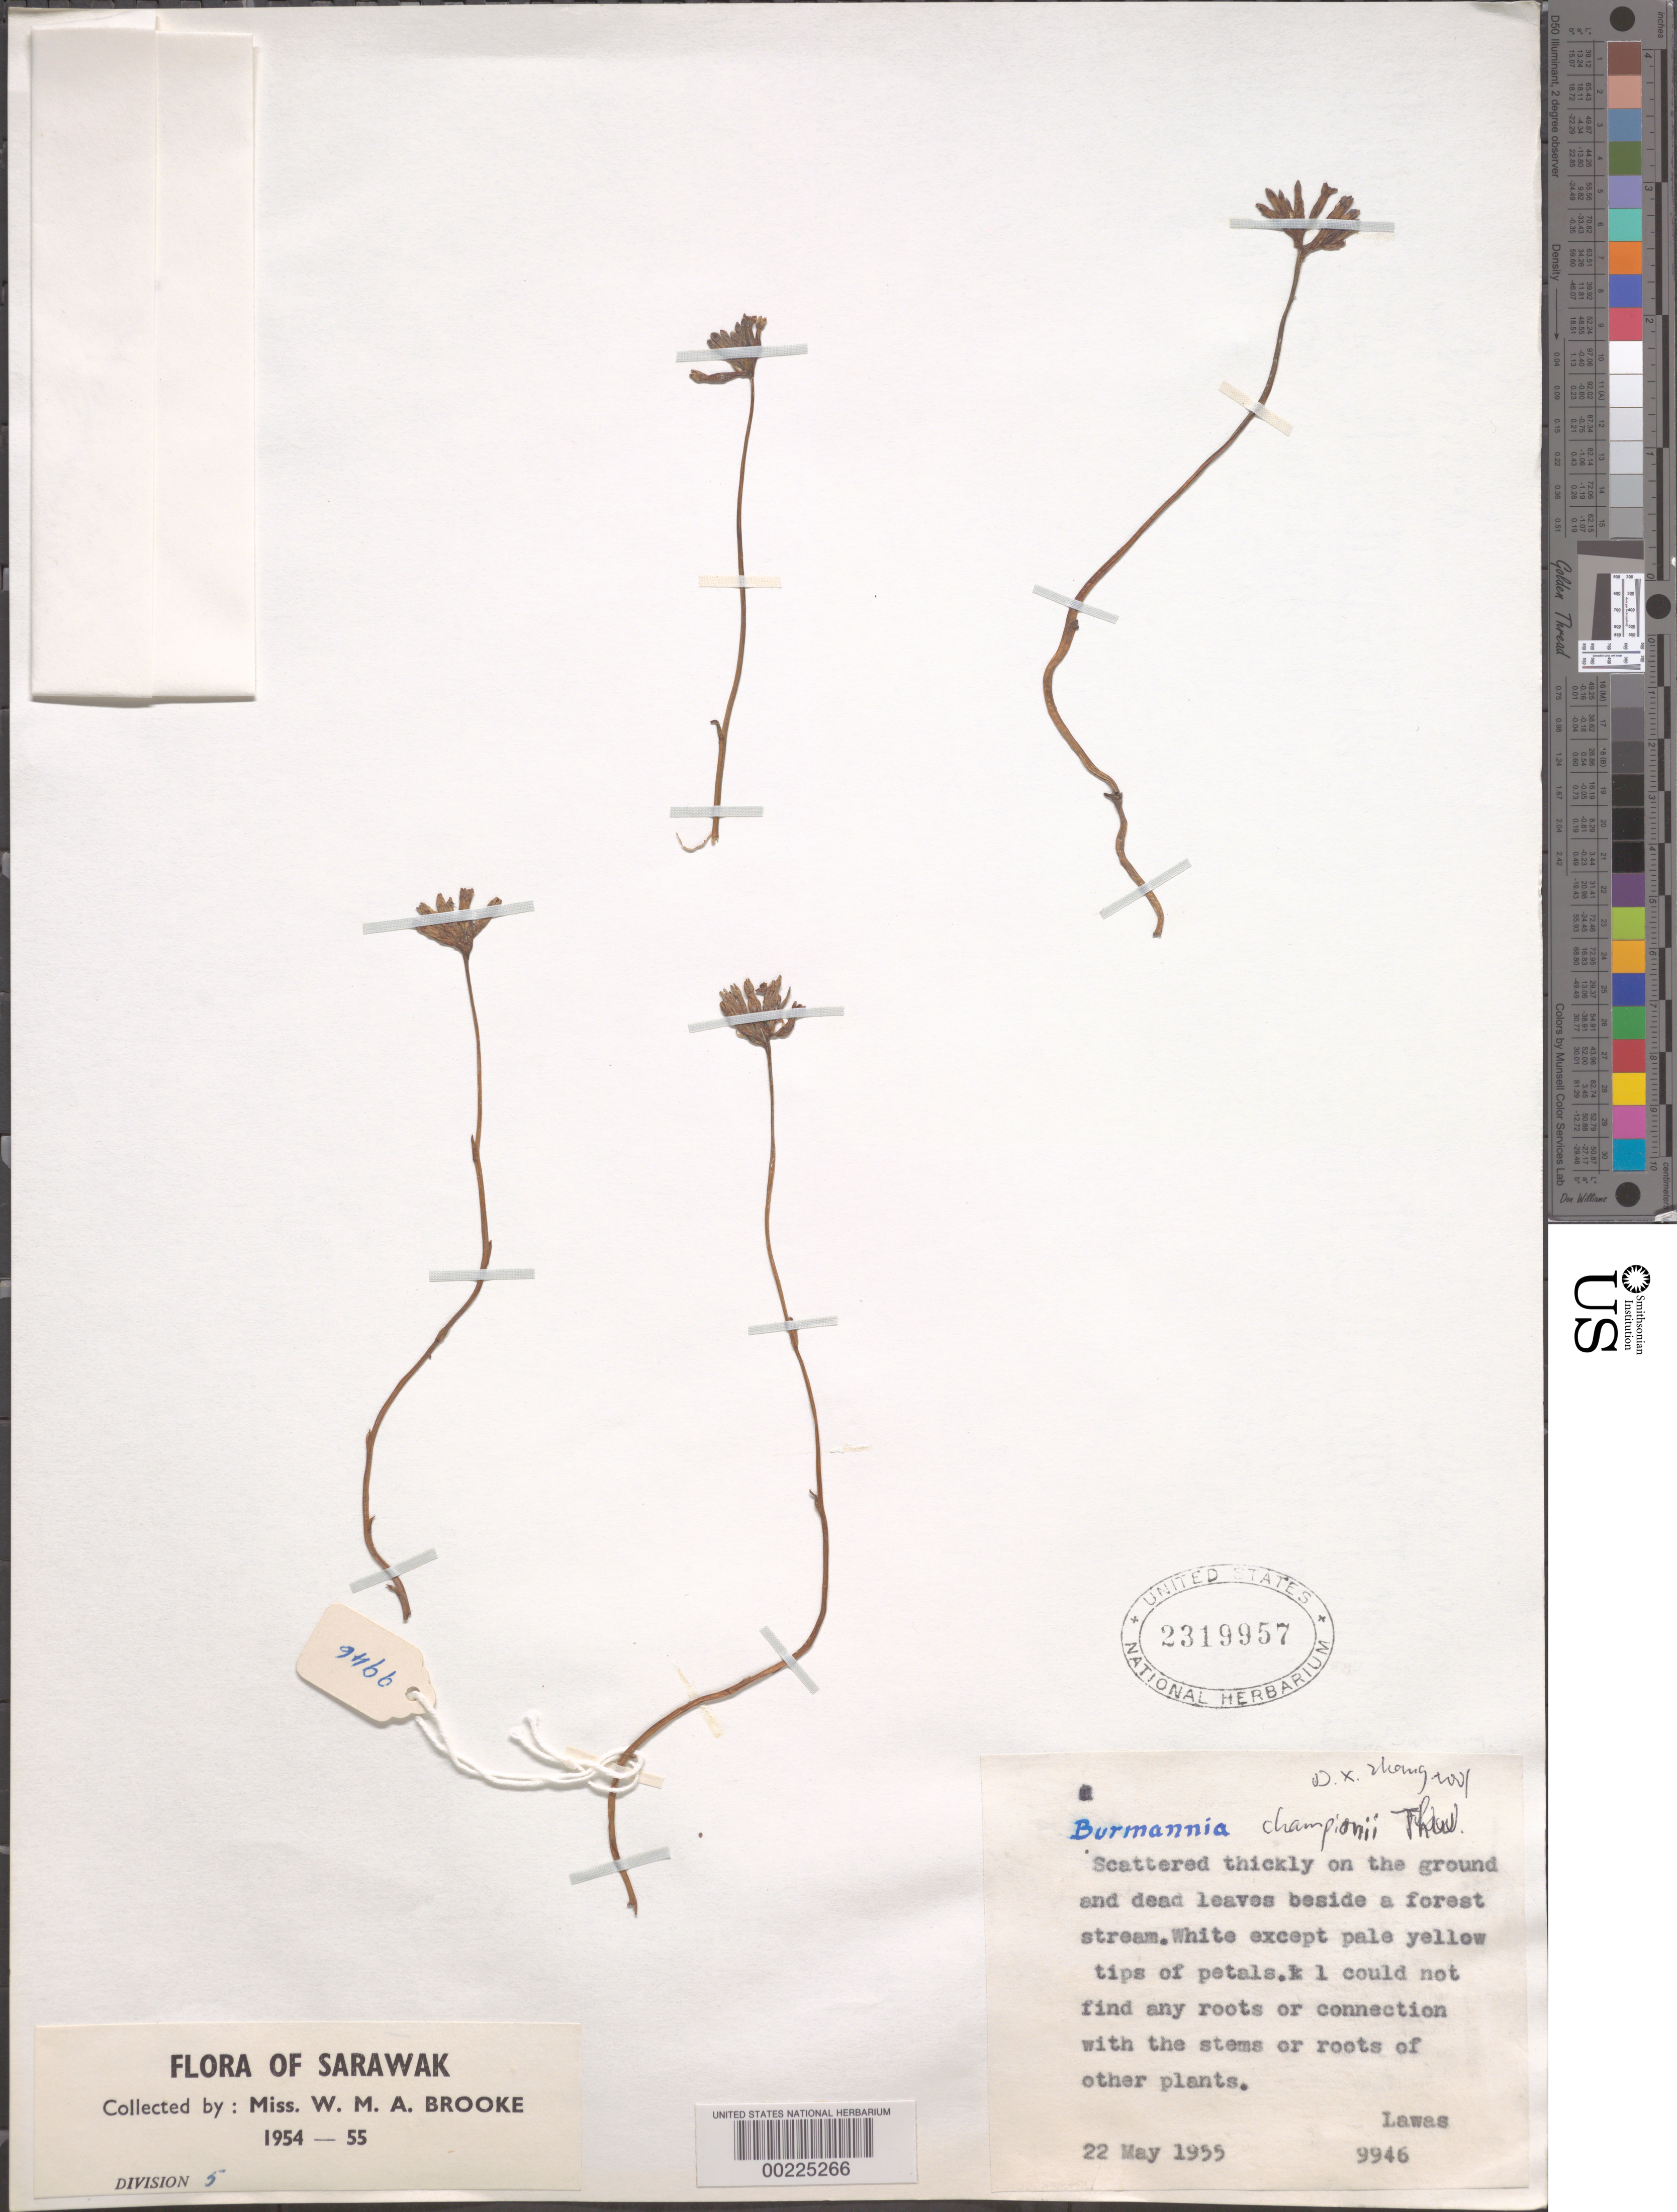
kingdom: Plantae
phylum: Tracheophyta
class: Liliopsida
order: Dioscoreales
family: Burmanniaceae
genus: Burmannia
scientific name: Burmannia championii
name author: Thwaites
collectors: W. Brooke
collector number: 9946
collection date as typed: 22 May 1955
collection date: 1955-05-22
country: Malaysia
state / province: Sarawak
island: Borneo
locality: Lawas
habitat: On ground & dead leaves beside a forest stream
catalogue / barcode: US 2319957